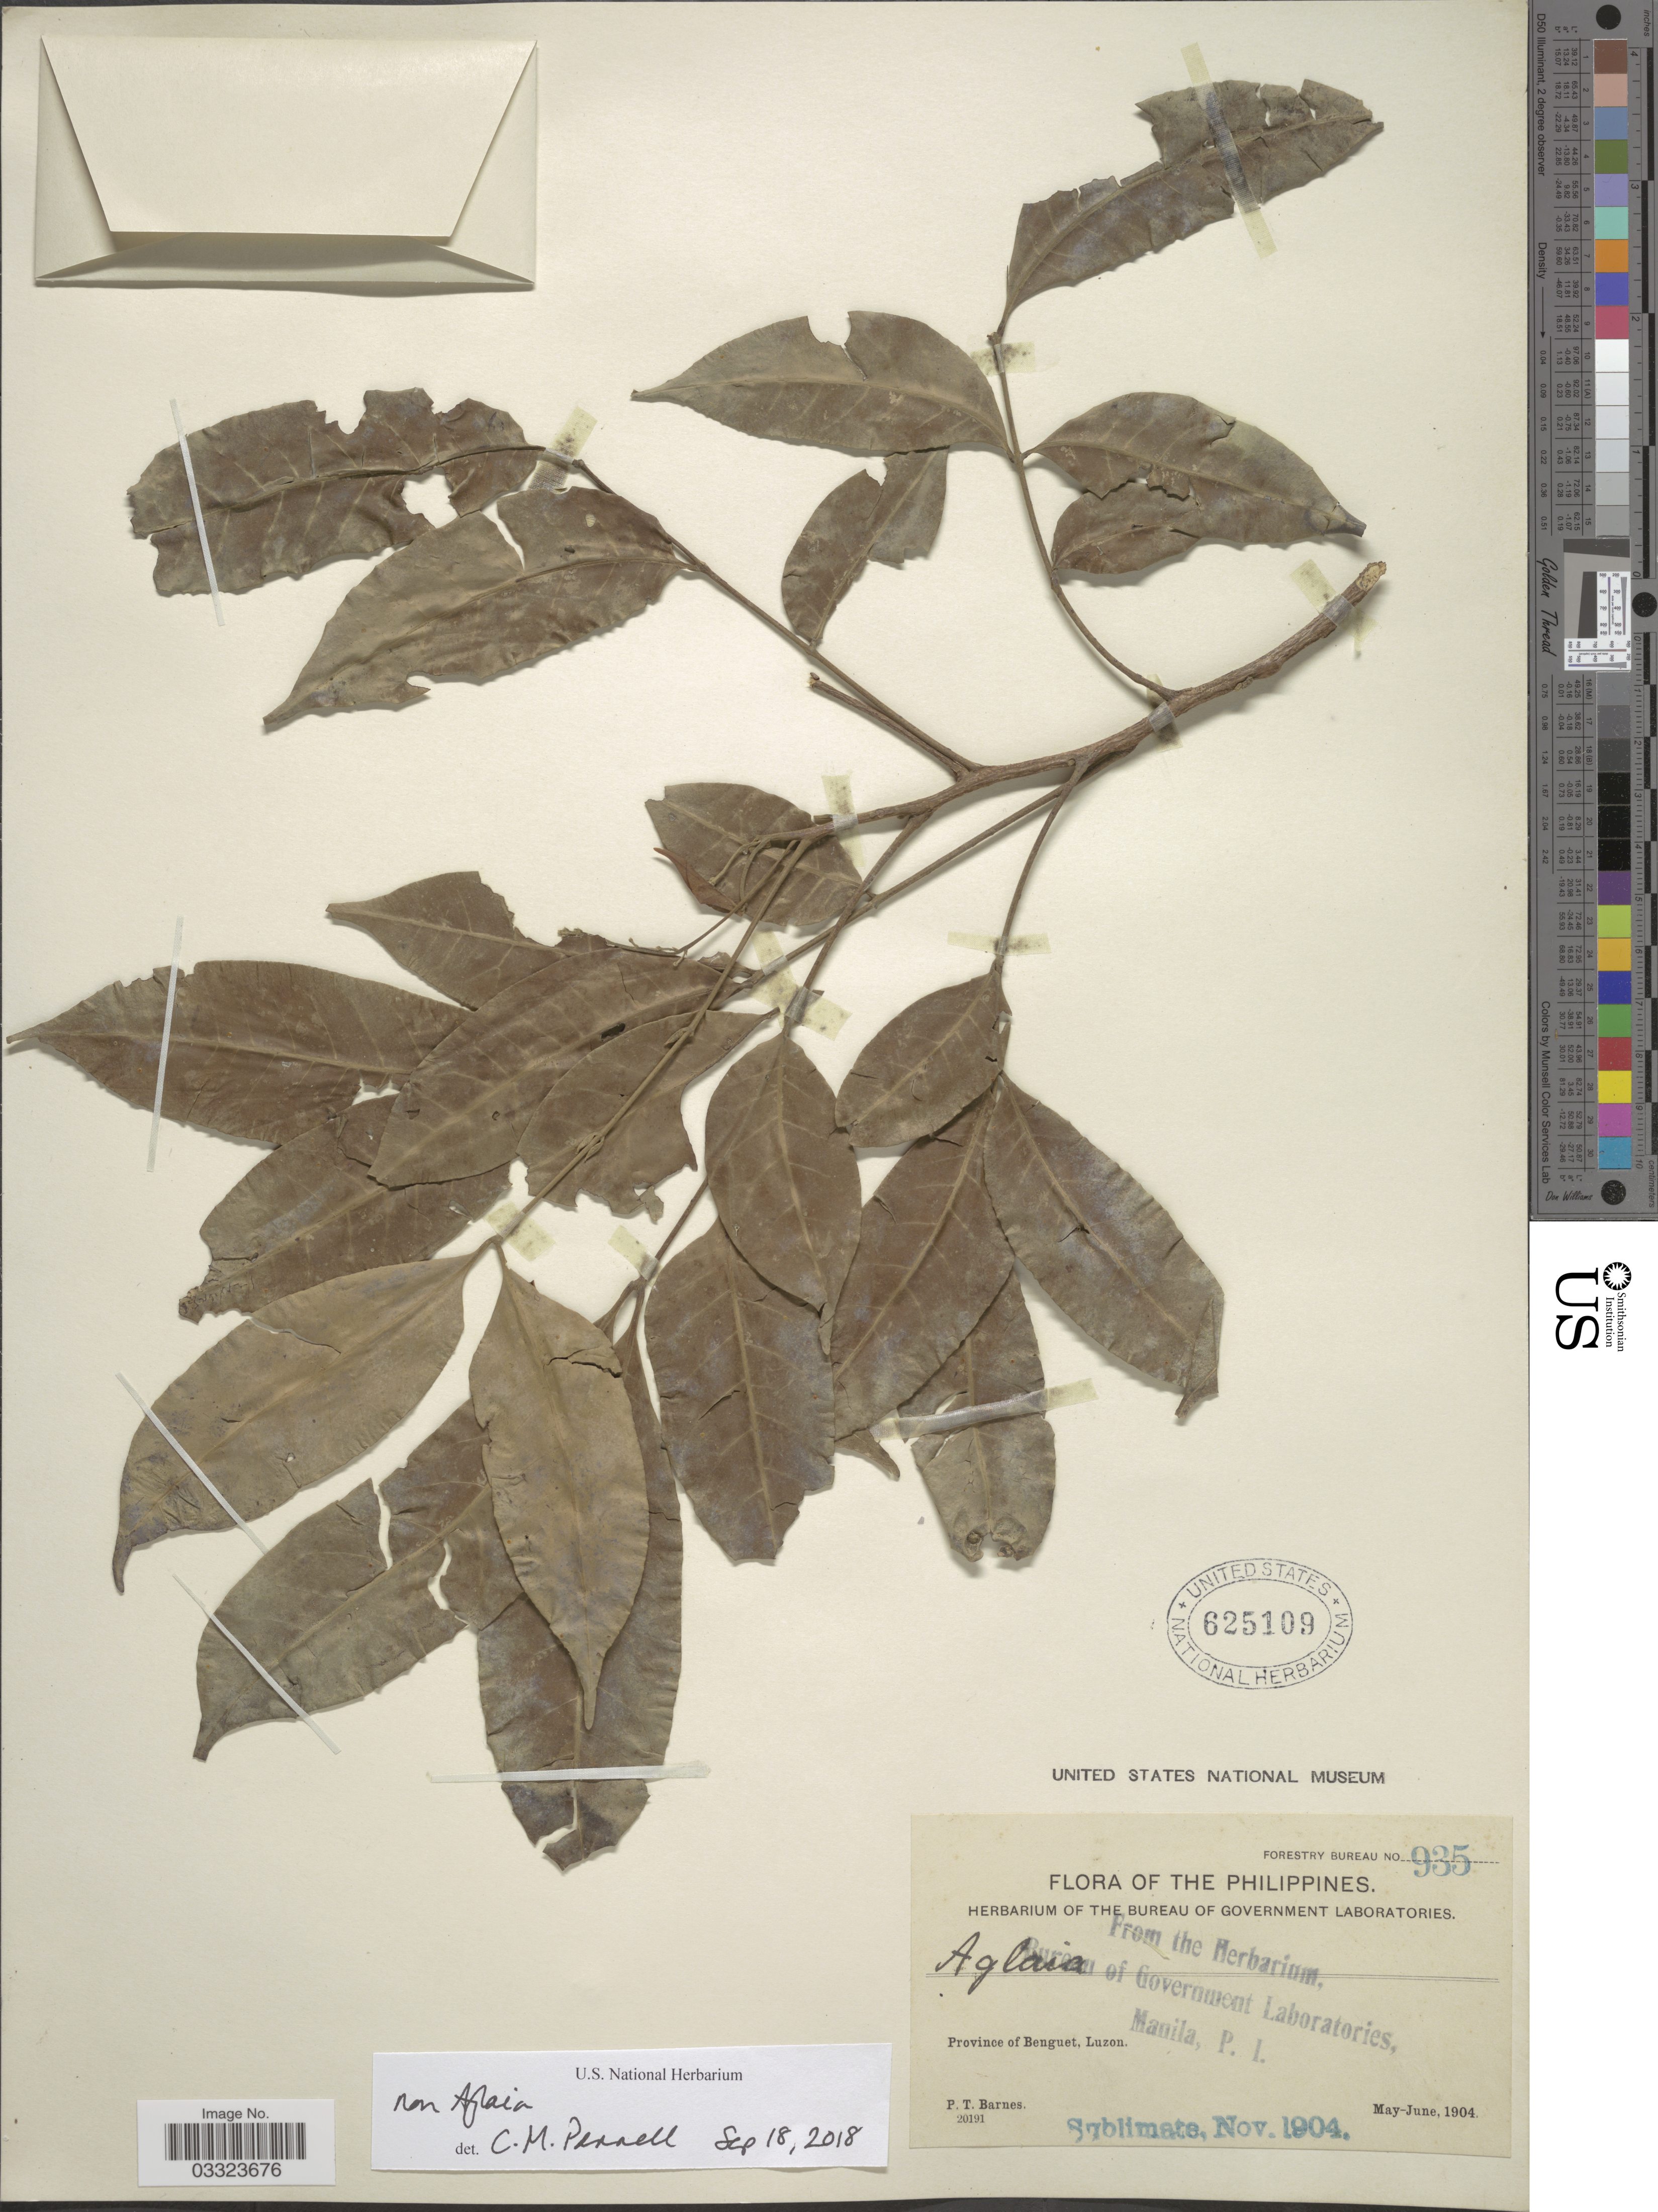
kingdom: Plantae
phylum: Tracheophyta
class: Magnoliopsida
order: Sapindales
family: Meliaceae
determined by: Pannell, C. M.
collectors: P. Barnes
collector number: Forestry Bureau 935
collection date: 1904-05/1904-06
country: Philippines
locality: Province of Benguet, Luzon.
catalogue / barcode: US 625109